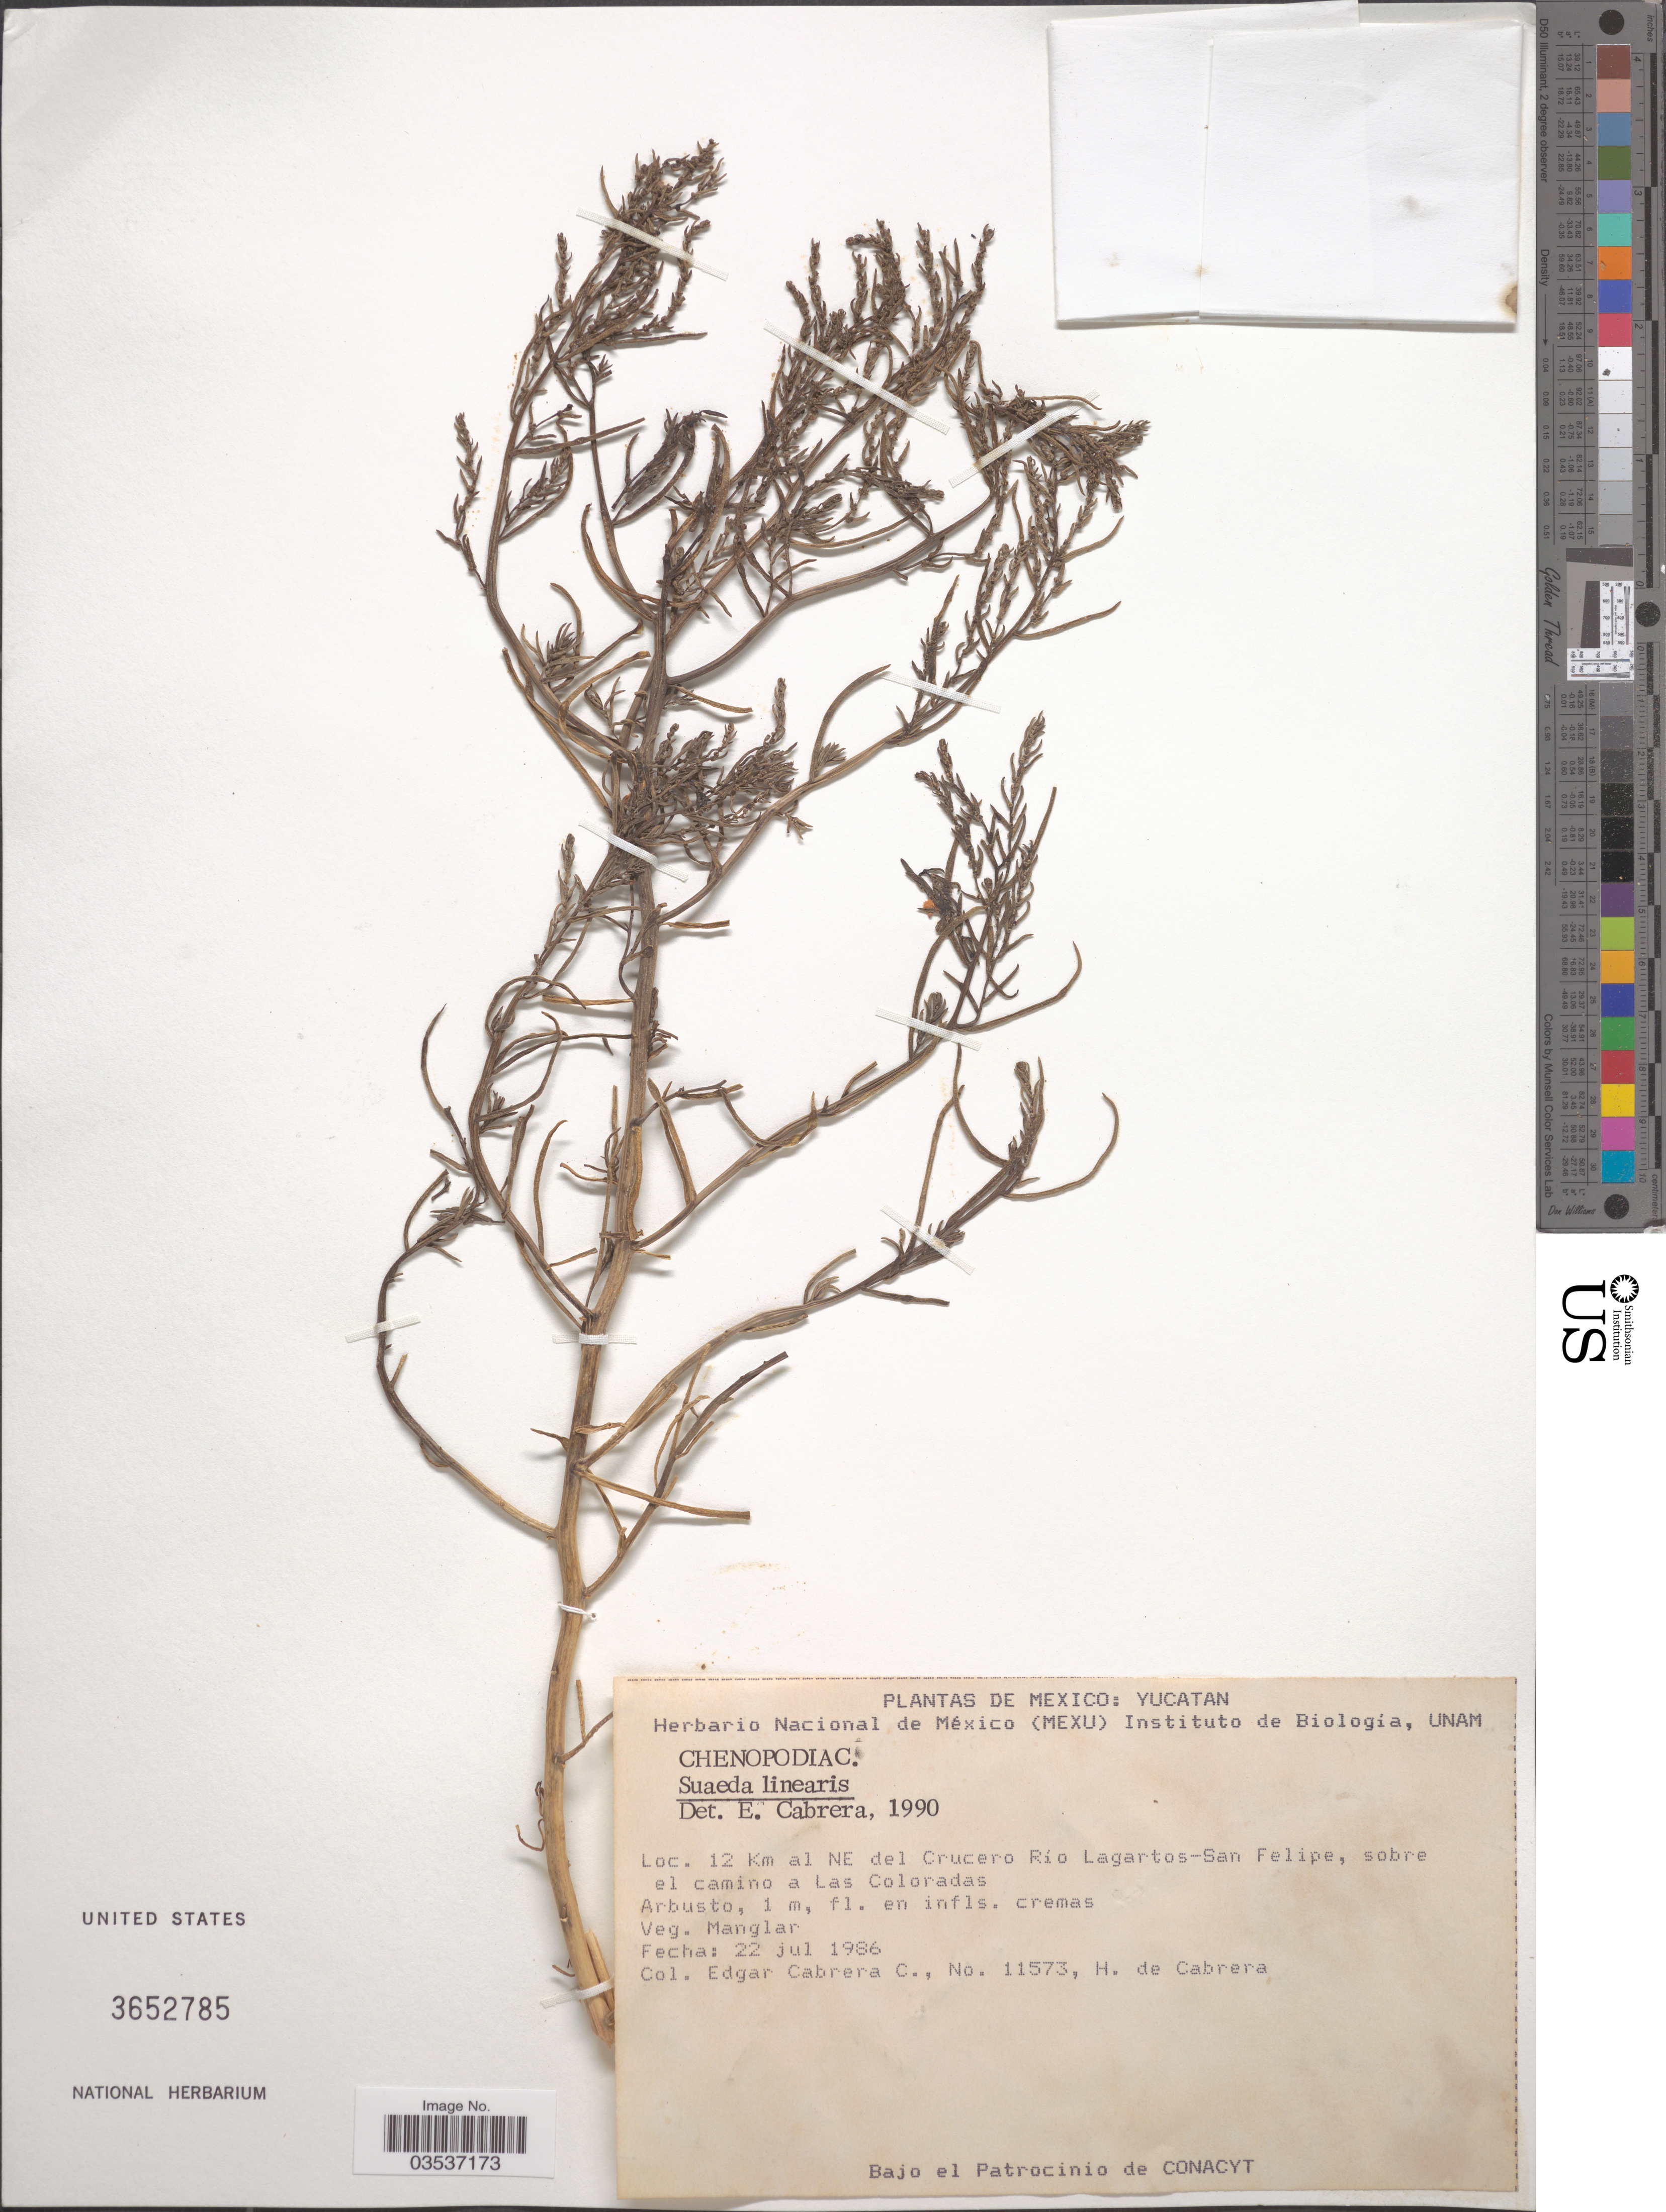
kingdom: Plantae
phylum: Tracheophyta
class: Magnoliopsida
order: Caryophyllales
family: Amaranthaceae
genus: Suaeda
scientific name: Suaeda linearis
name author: (Elliott) Moq.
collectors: E. Cabrera C. & H. de Cabrera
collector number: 11573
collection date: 1986-07-22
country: Mexico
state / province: Yucatán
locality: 12 Km al NE del Crucero Río Lagartos-San Felipe, sobre el camino a Las Coloradas.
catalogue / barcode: US 3652785